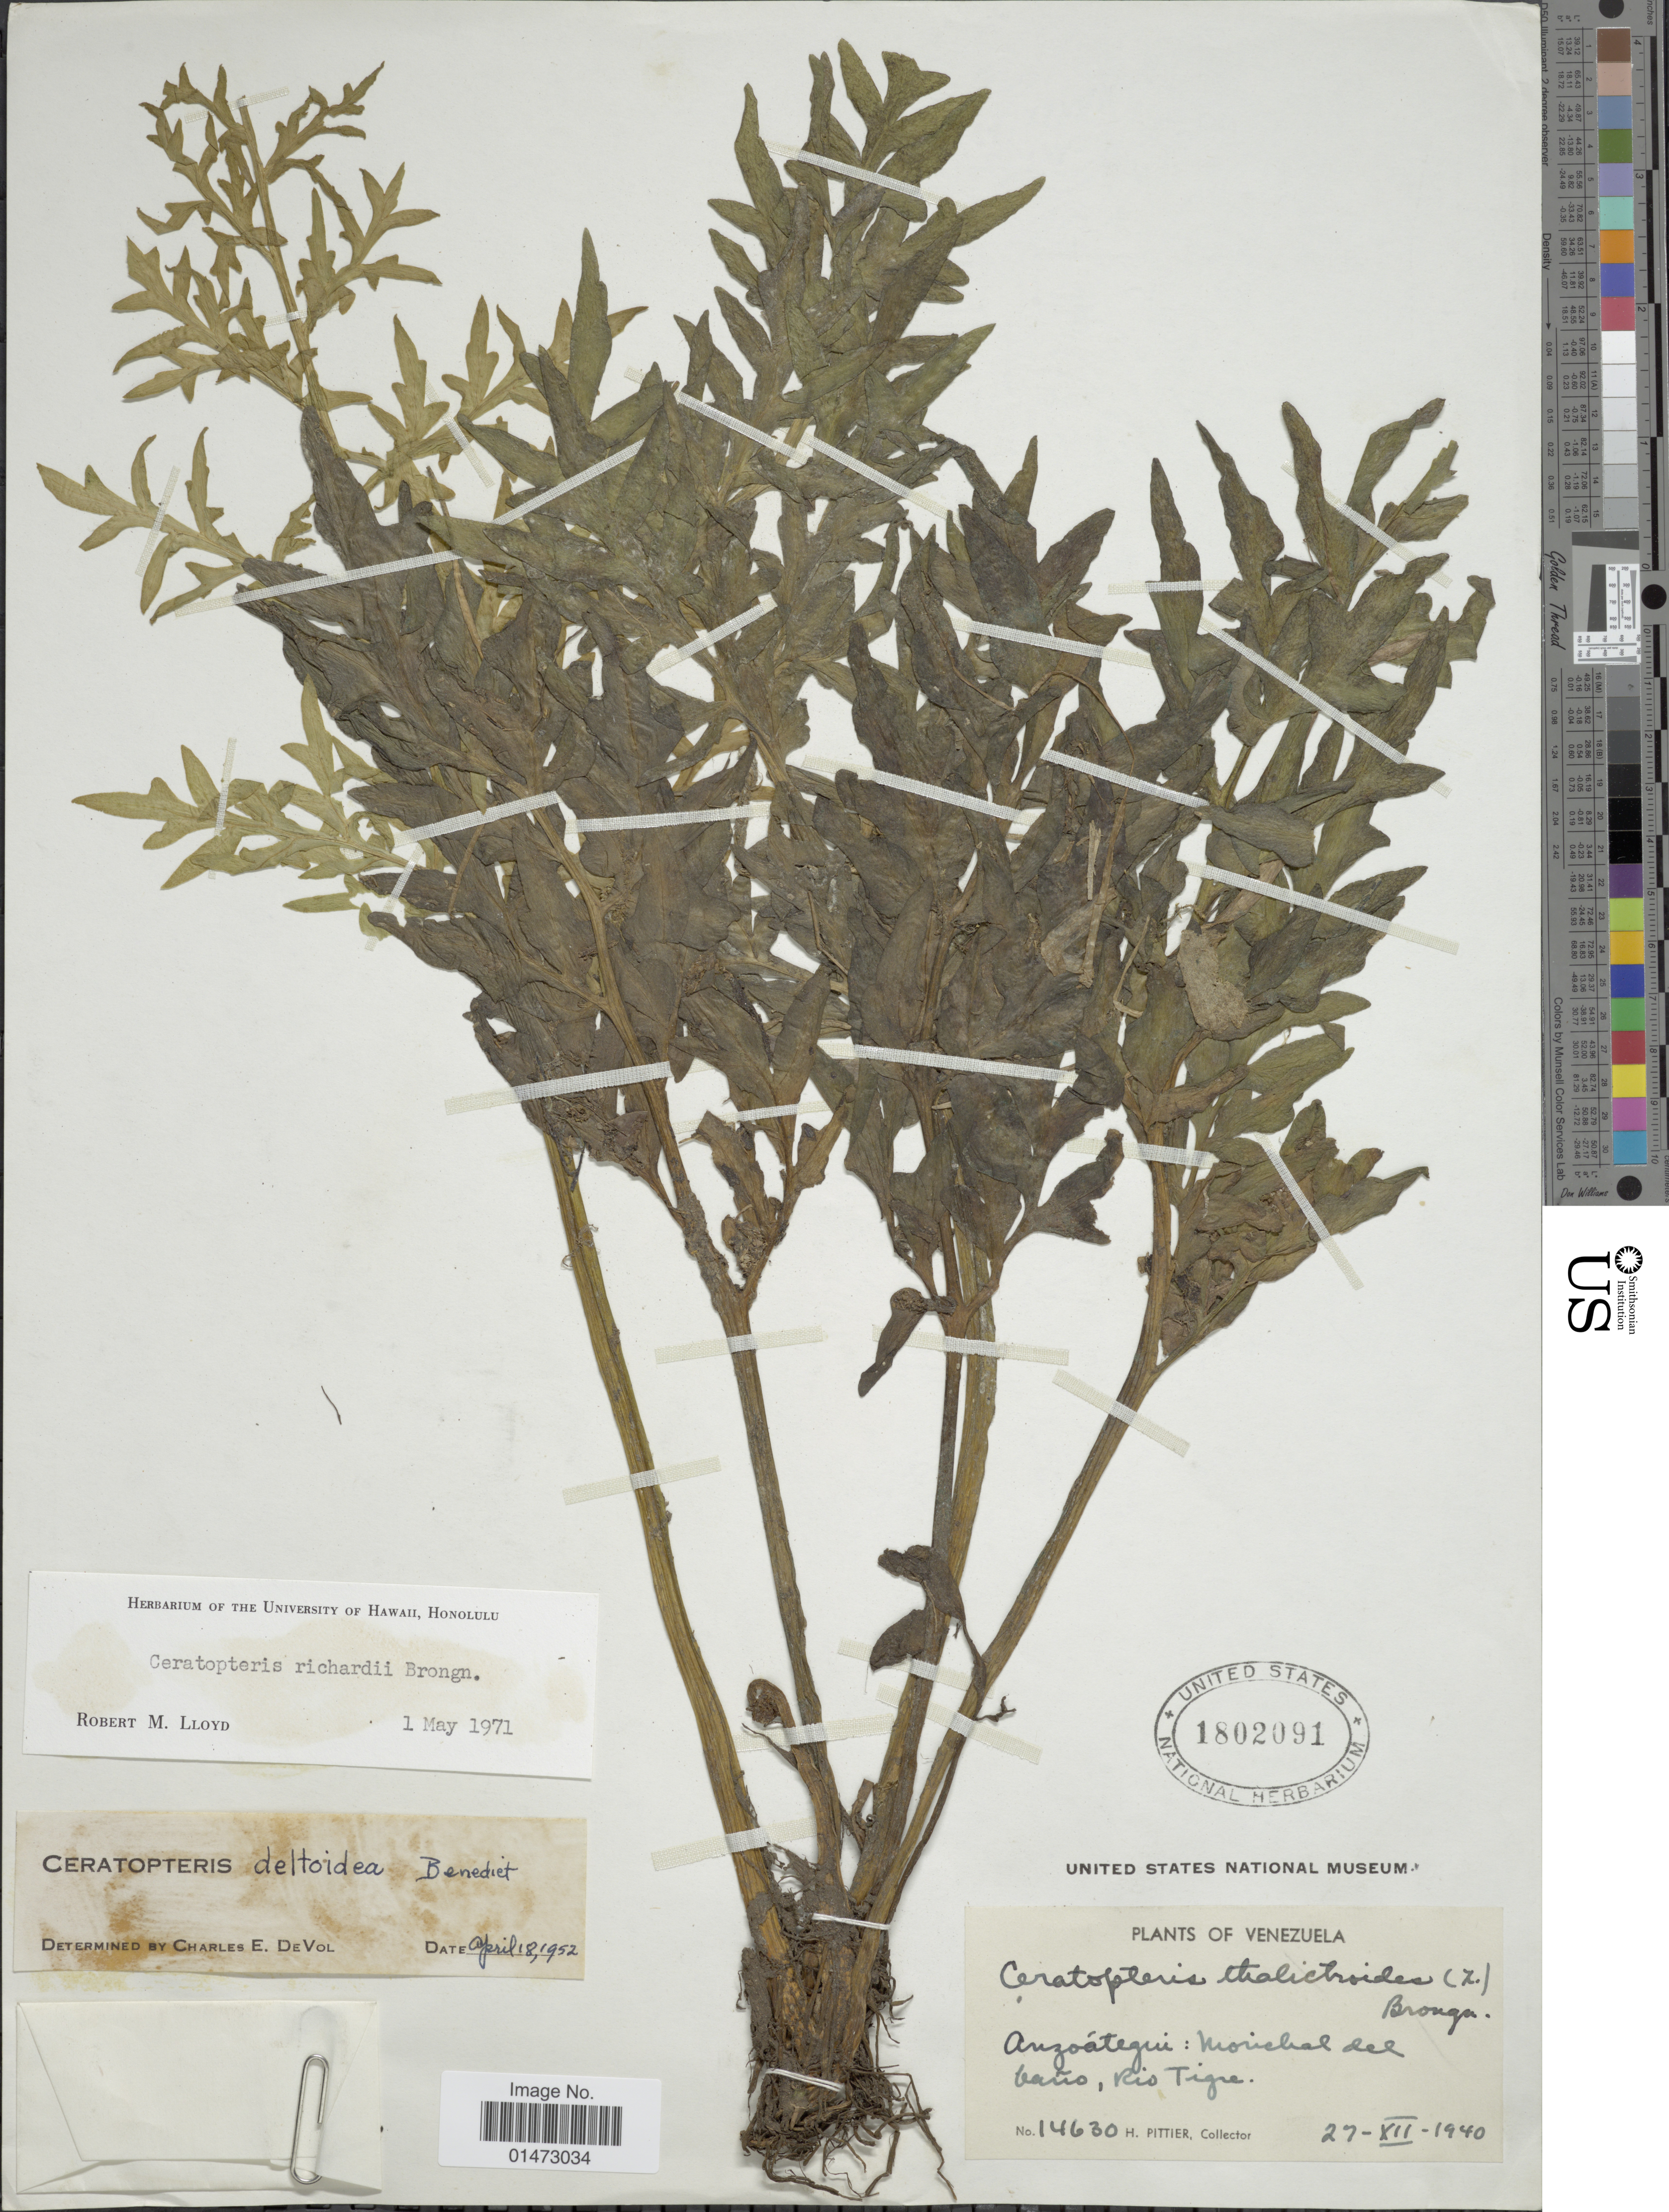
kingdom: Plantae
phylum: Tracheophyta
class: Polypodiopsida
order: Polypodiales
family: Pteridaceae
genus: Ceratopteris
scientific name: Ceratopteris richardii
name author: Brongn.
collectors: H. F. Pittier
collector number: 14630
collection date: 1940-12-27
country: Venezuela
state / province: Anzoategui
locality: Morichal del baño, Rio Tigre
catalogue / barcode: US 1802091